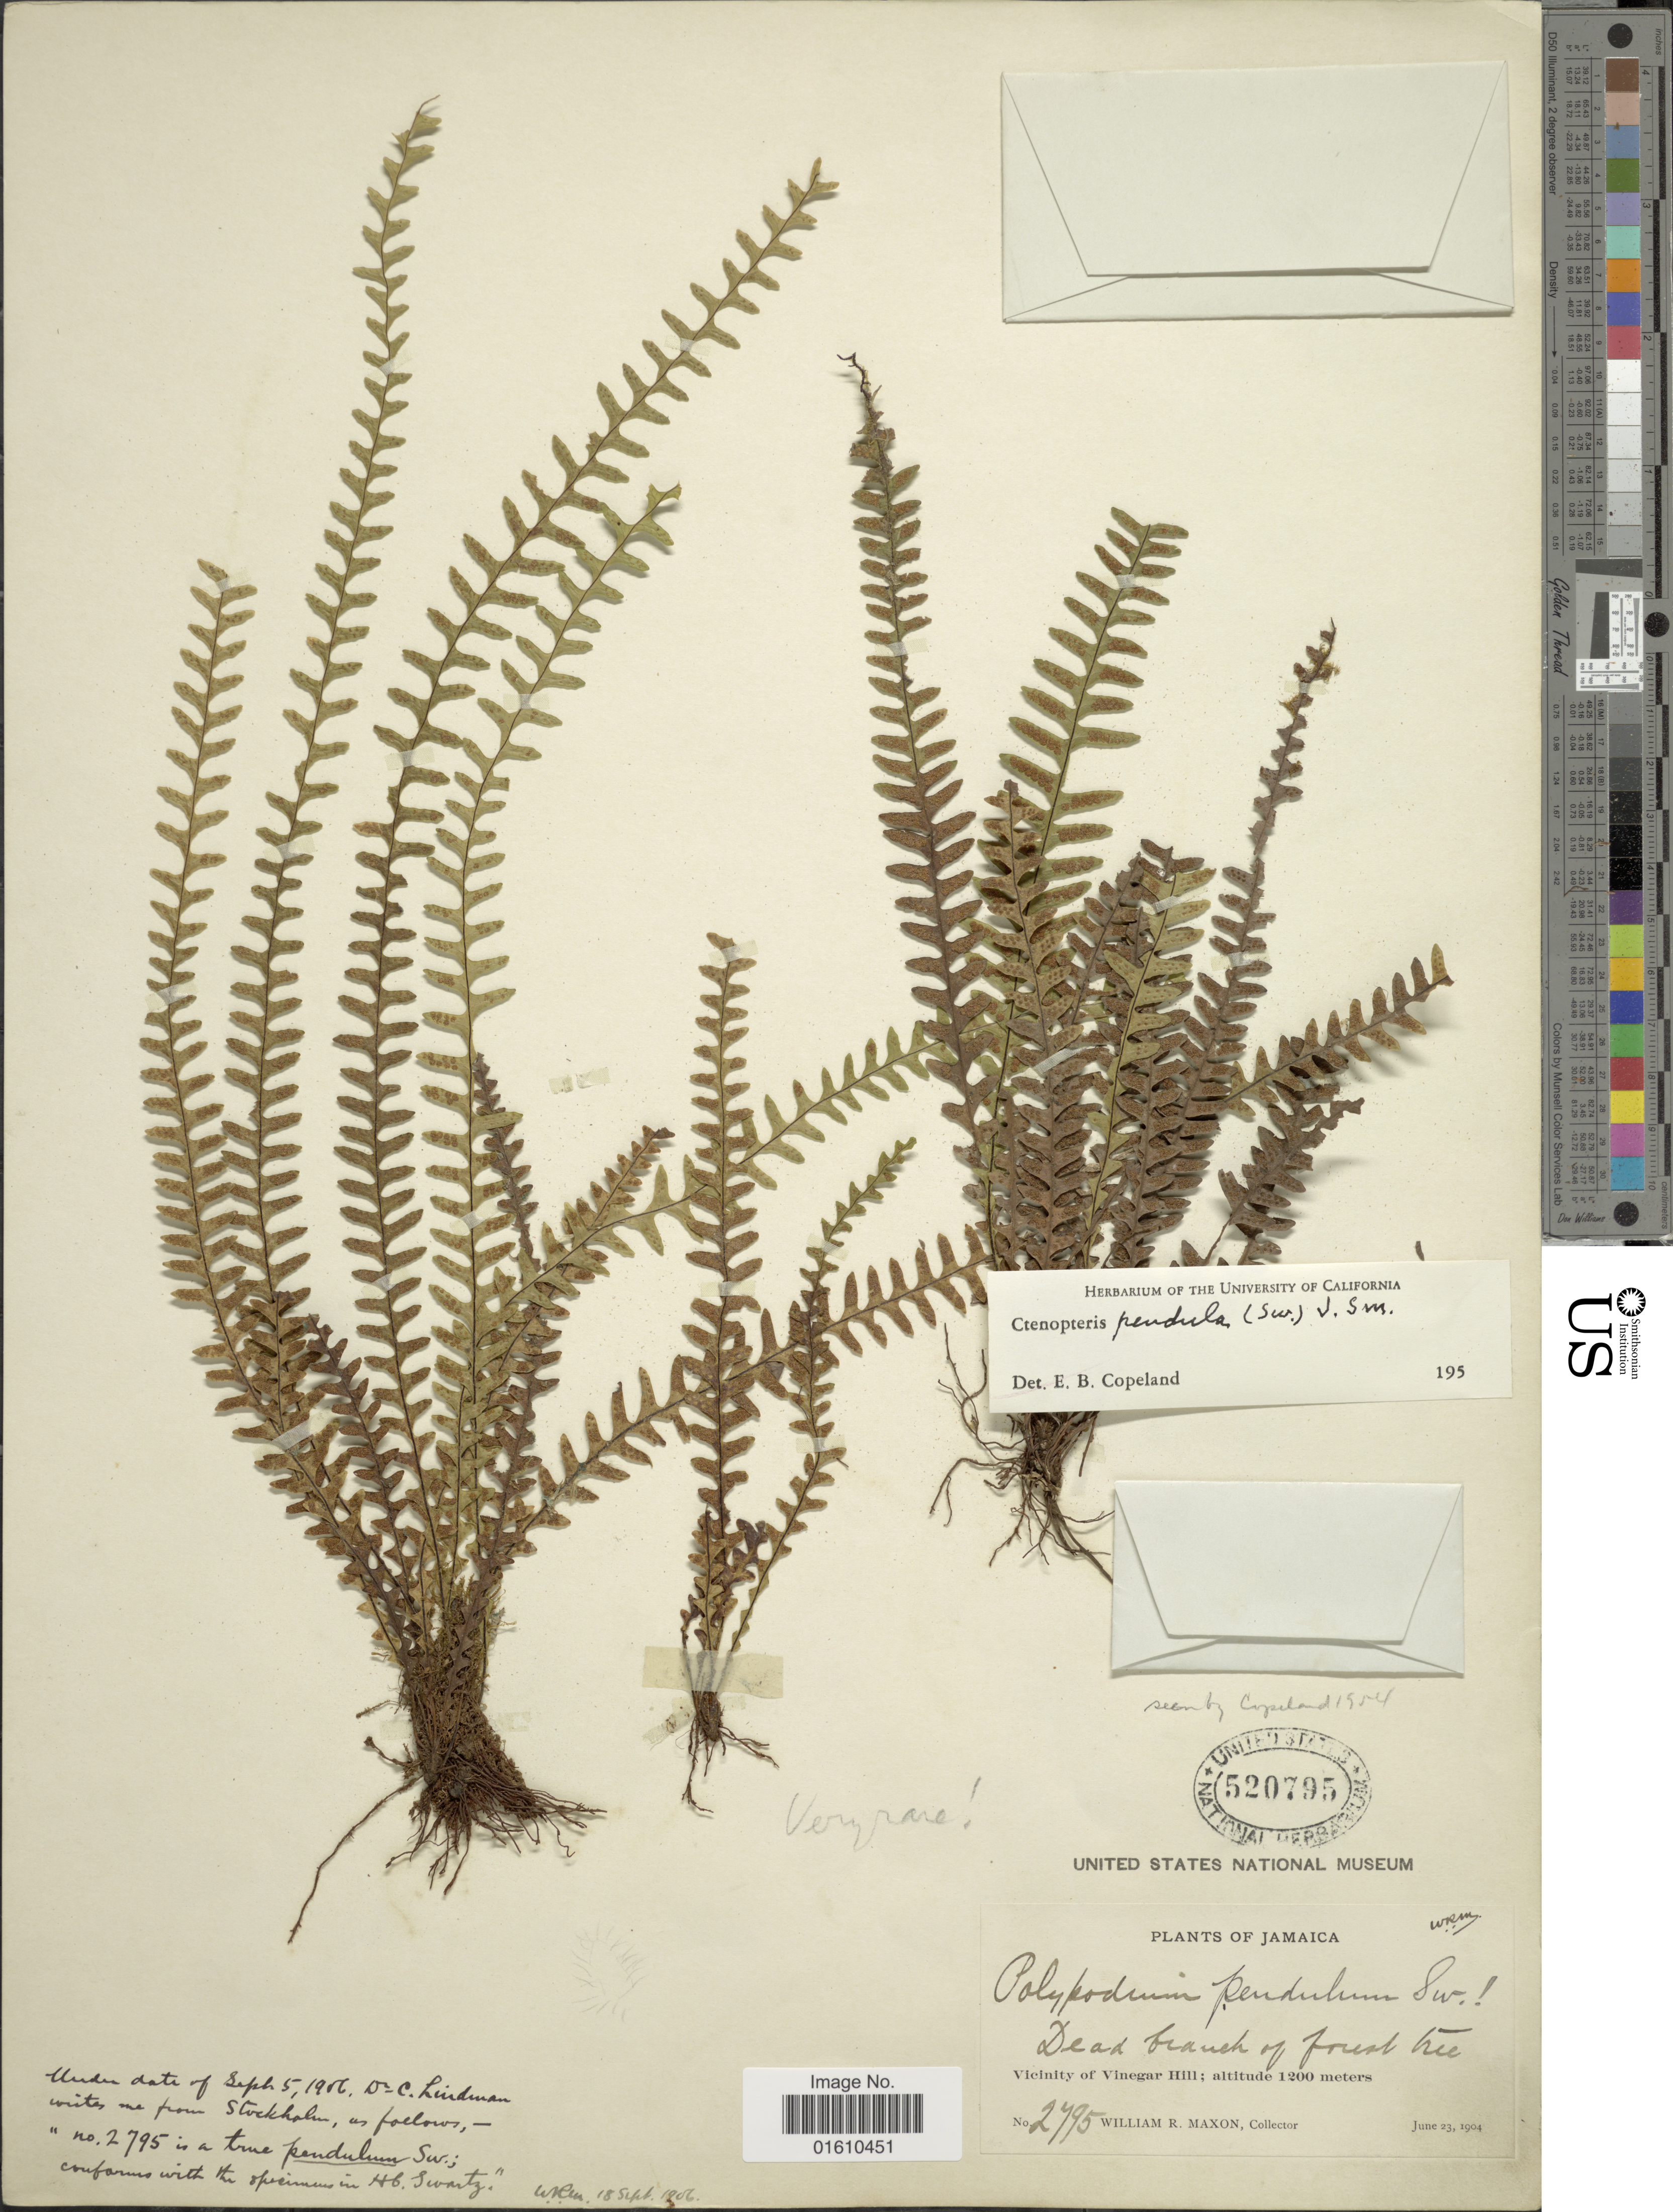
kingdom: Plantae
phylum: Tracheophyta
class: Polypodiopsida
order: Polypodiales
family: Polypodiaceae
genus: Lellingeria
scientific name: Lellingeria pendula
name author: (Sw.) A.R. Sm. & R.C. Moran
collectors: W. R. Maxon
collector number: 2795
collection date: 1904-06-23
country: Jamaica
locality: Vicinity of Vinegar Hill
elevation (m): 1200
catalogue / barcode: US 520795